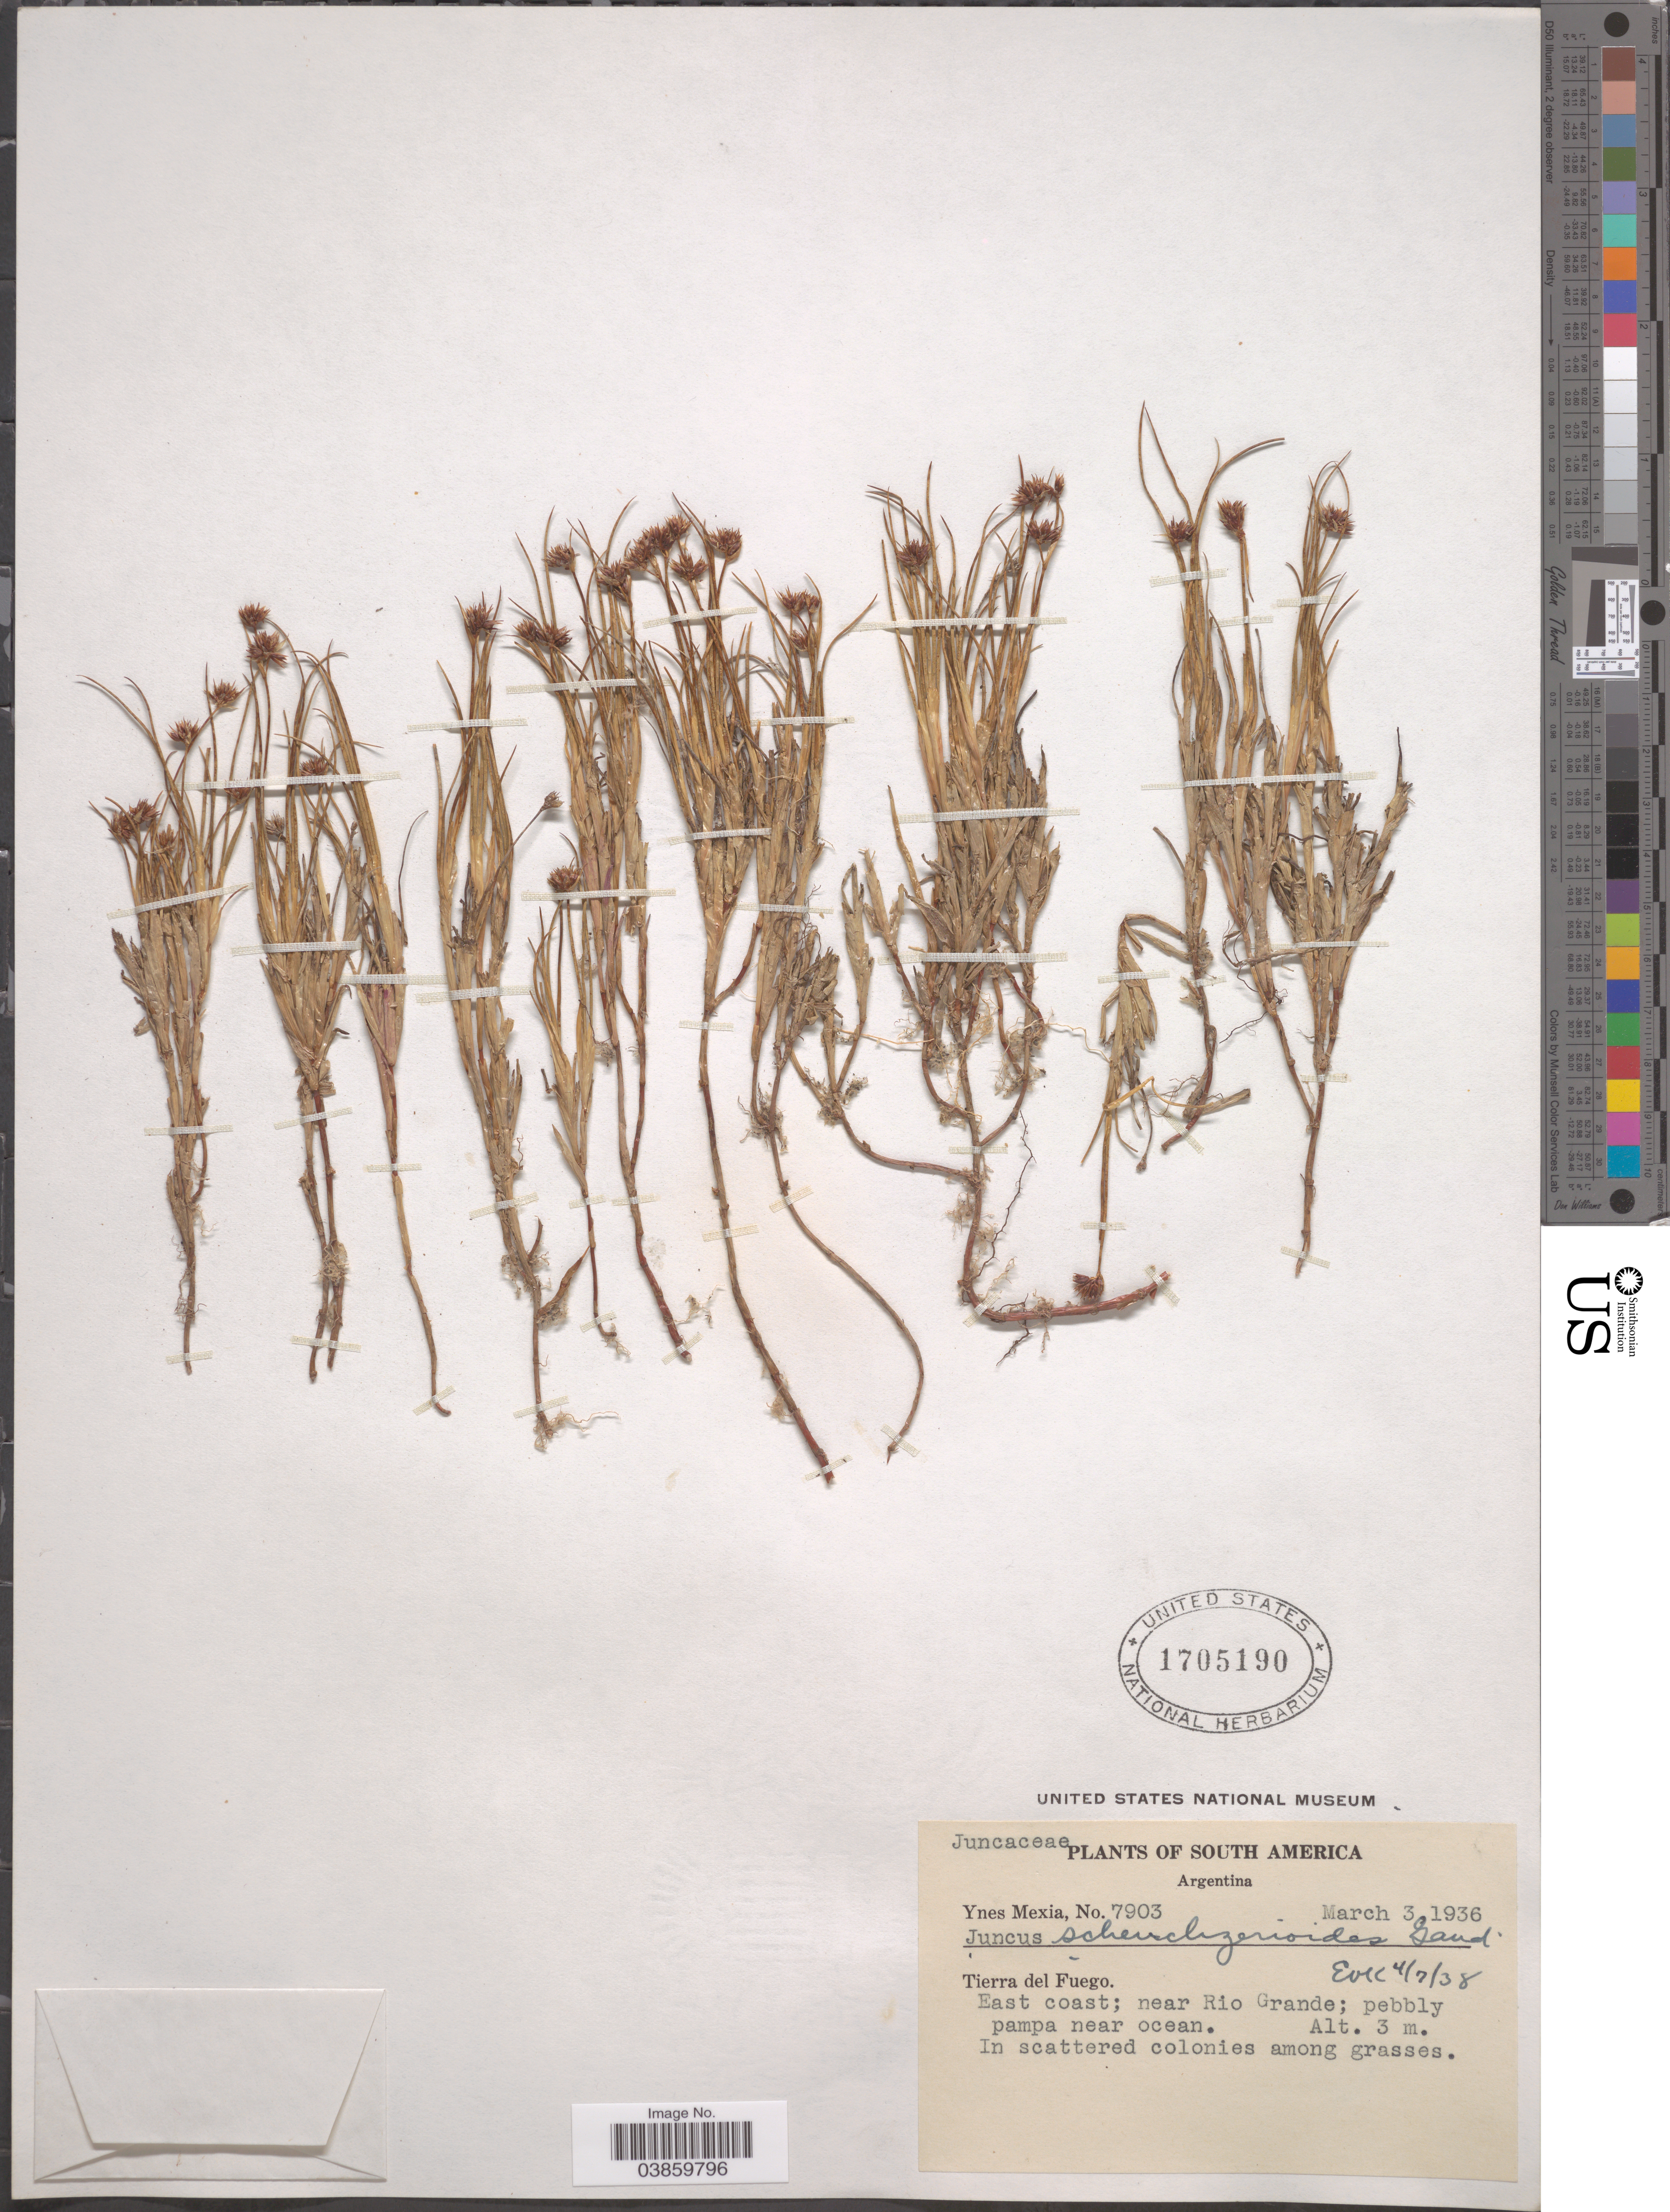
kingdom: Plantae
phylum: Tracheophyta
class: Liliopsida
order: Poales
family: Juncaceae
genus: Juncus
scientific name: Juncus scheuchzerioides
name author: Gaudich.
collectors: Y. Mexia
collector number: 7903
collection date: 1936-03-03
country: Argentina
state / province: Tierra del Fuego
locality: East coast; near Rio Grande.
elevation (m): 3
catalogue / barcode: US 1705190